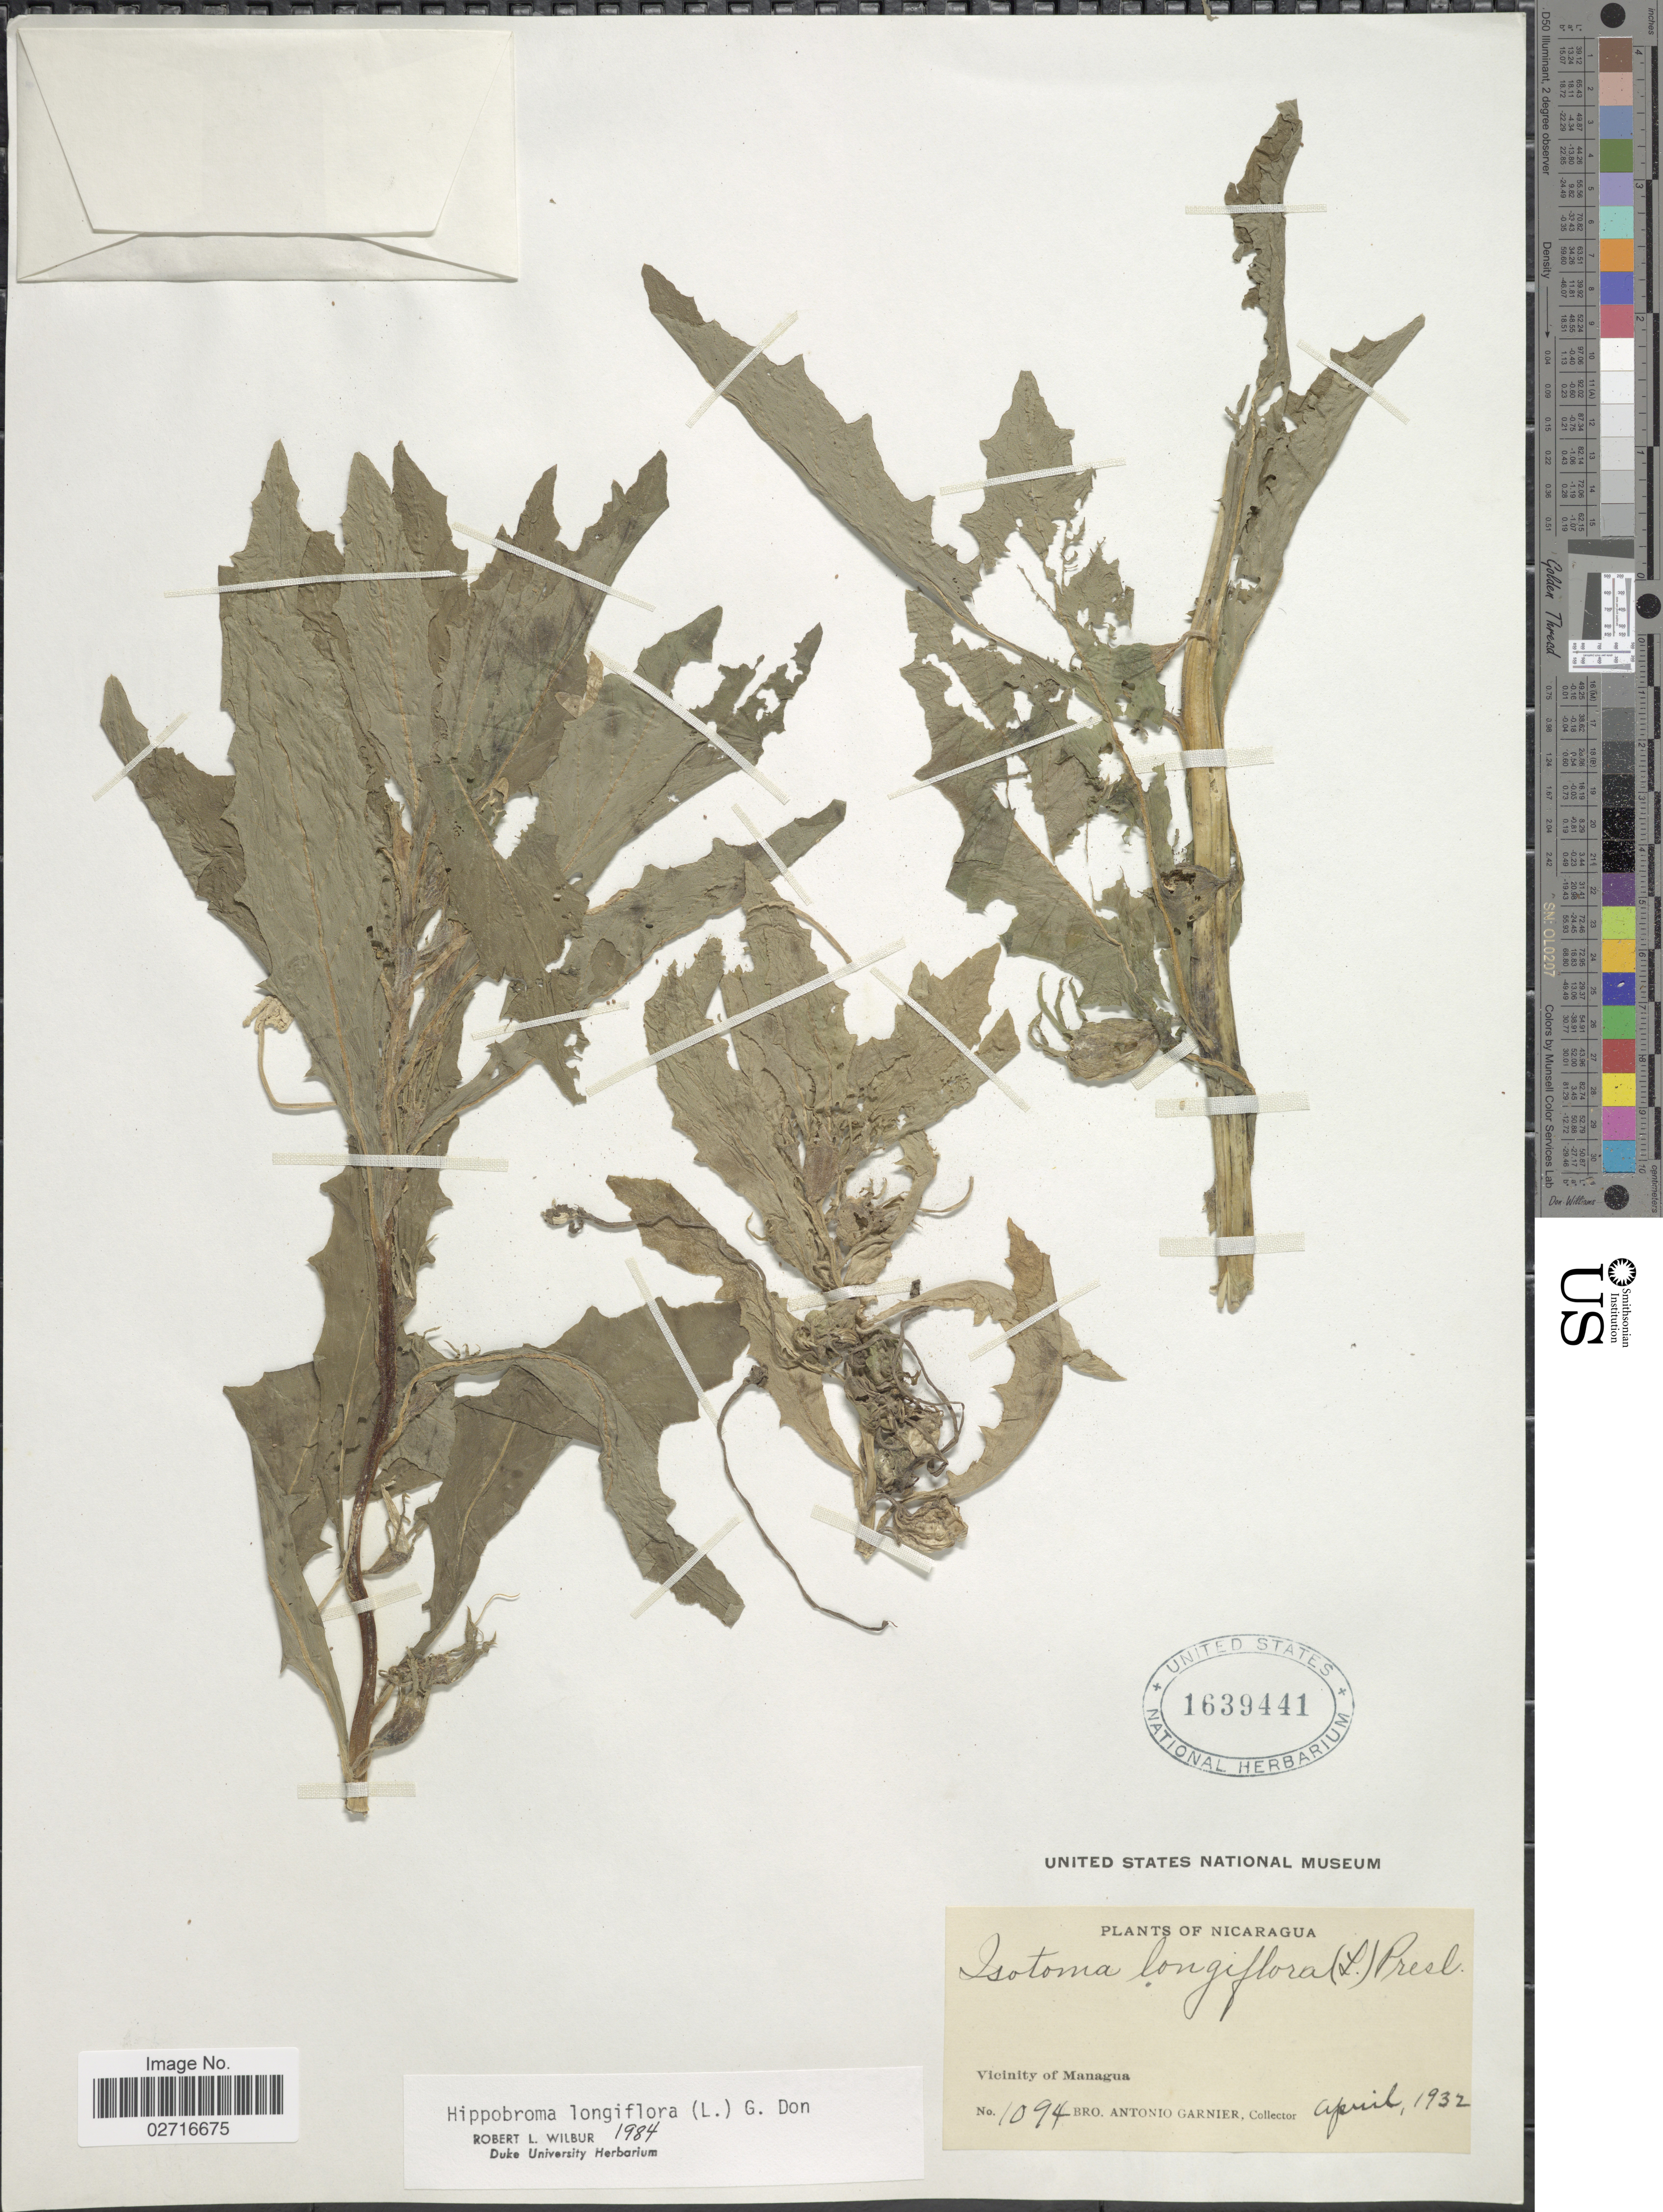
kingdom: Plantae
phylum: Tracheophyta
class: Magnoliopsida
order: Asterales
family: Campanulaceae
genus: Hippobroma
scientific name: Hippobroma longiflora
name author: (L.) G. Don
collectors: Bro. A. Garnier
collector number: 1094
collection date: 1932-04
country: Nicaragua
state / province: Managua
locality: Vicinity of Managua.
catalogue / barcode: US 1639441